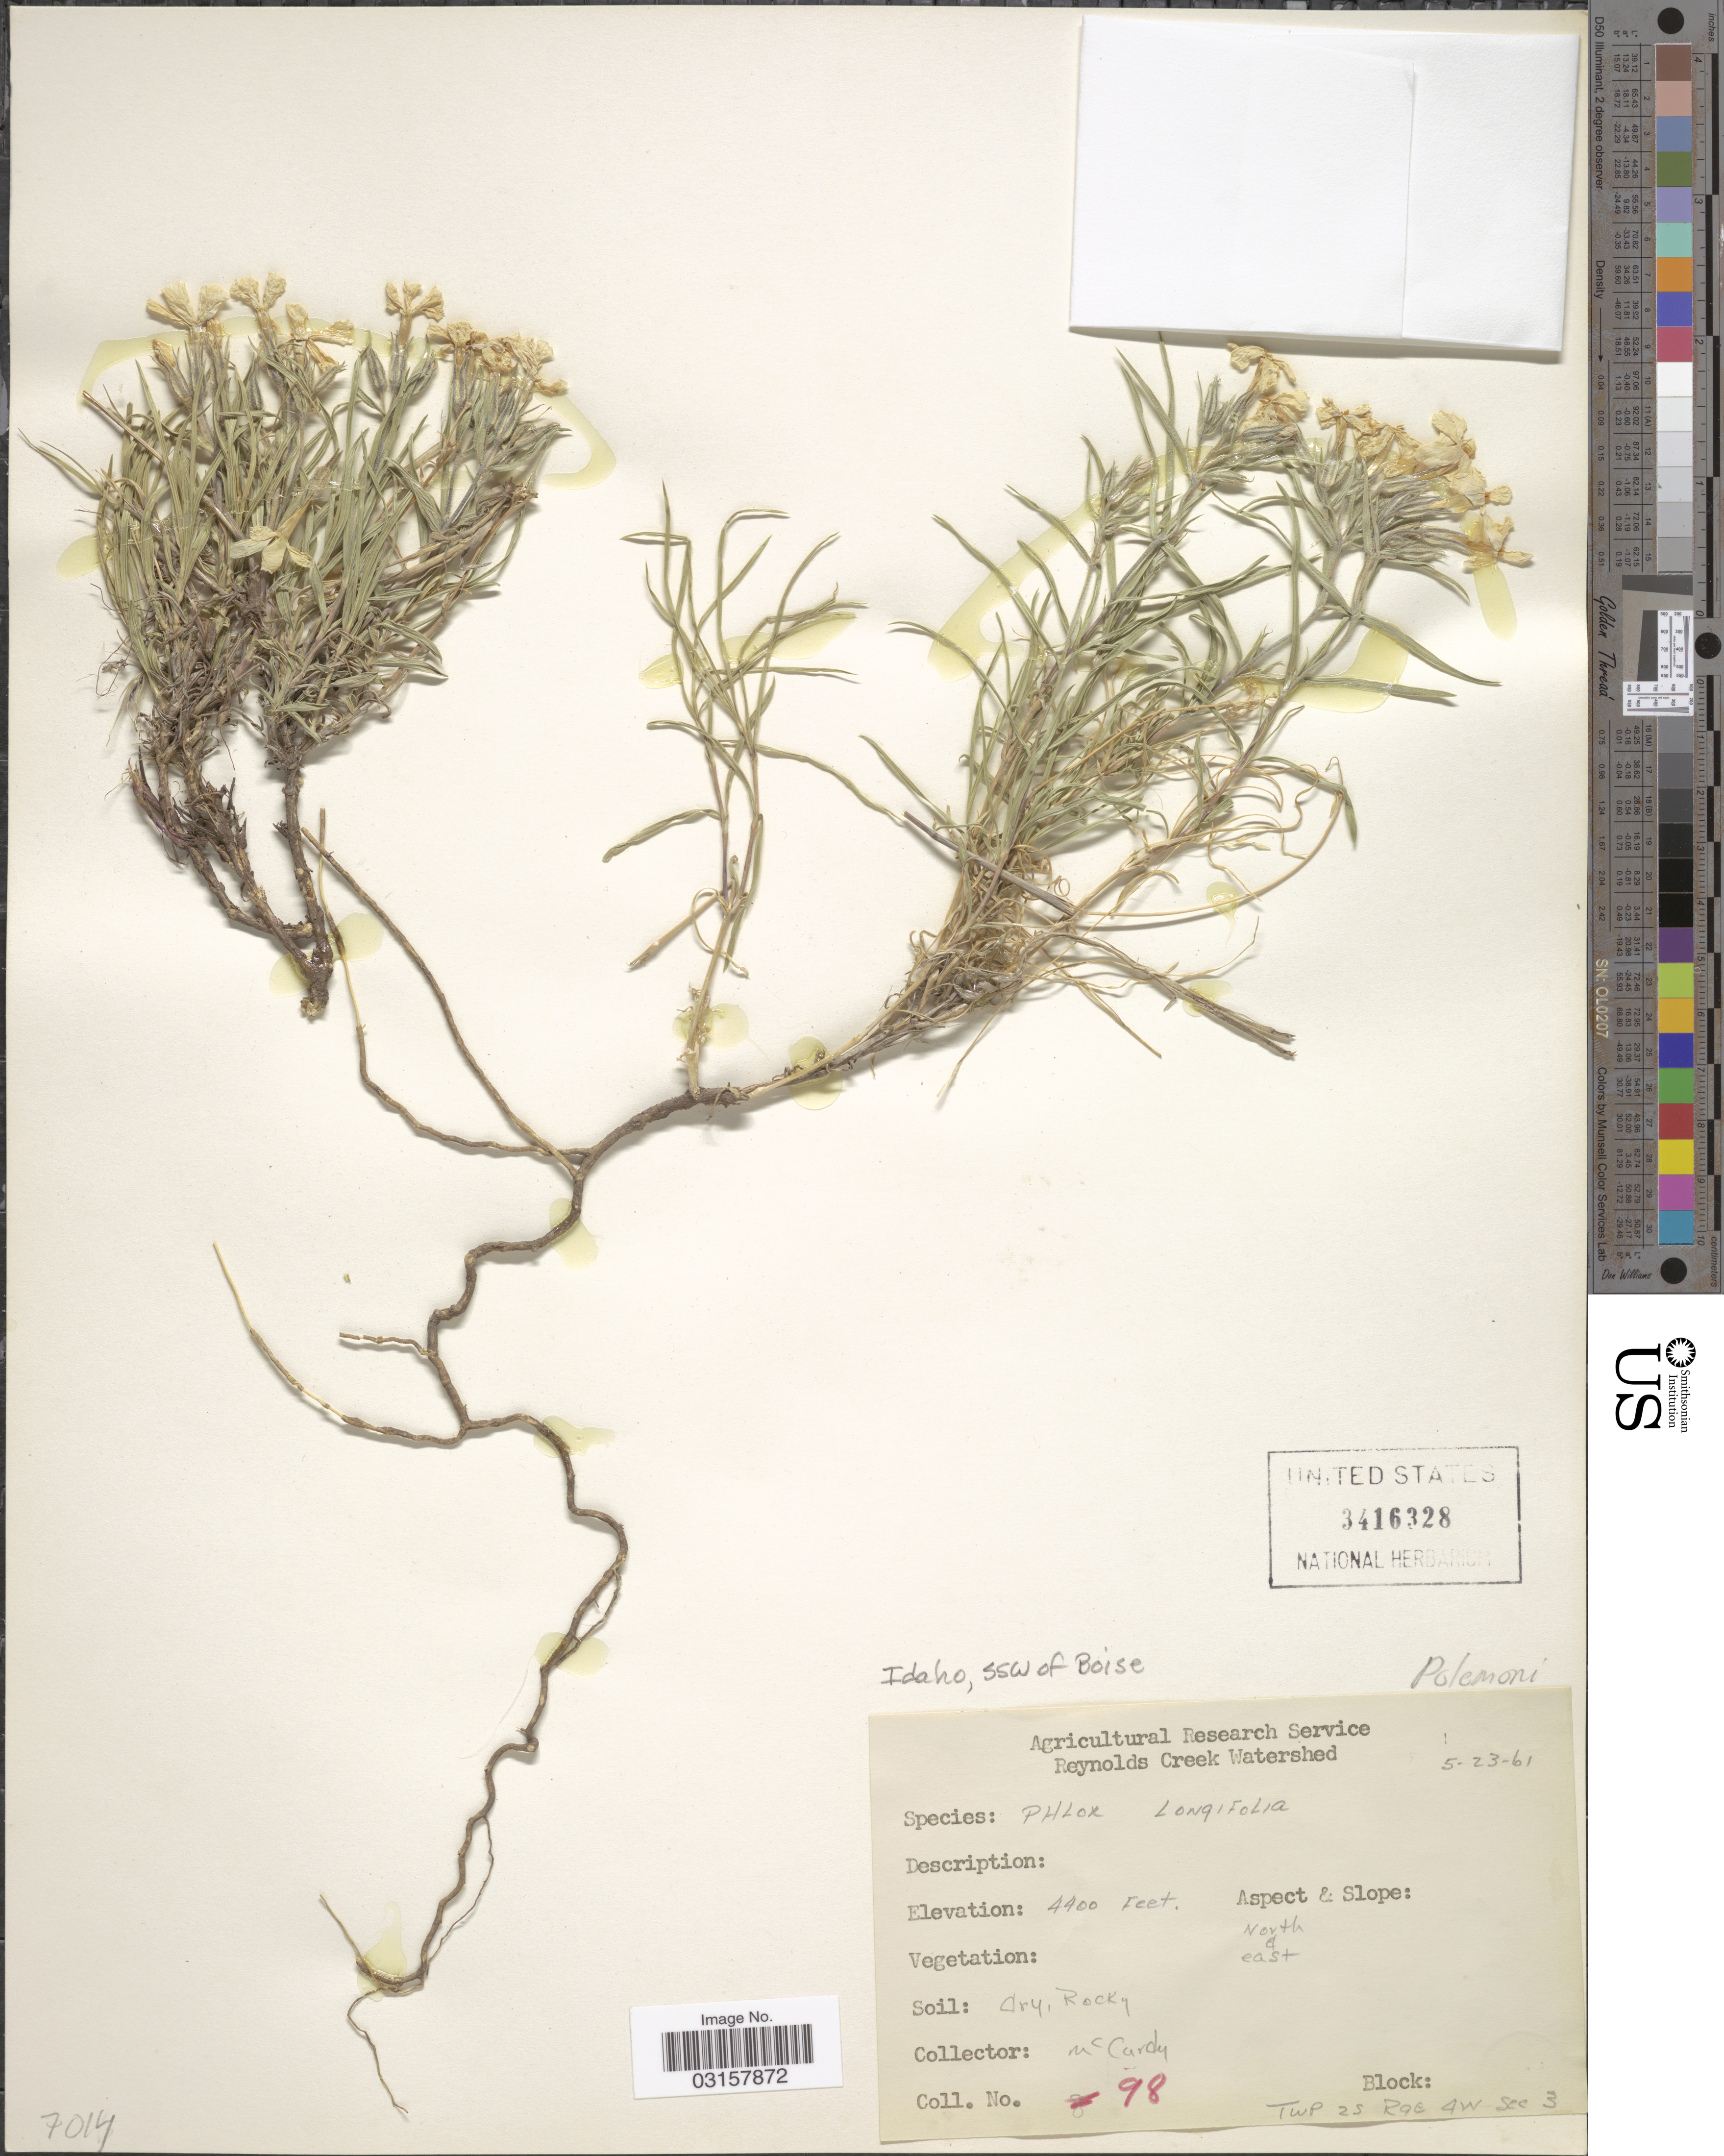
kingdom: Plantae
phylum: Tracheophyta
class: Magnoliopsida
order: Ericales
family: Polemoniaceae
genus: Phlox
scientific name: Phlox longifolia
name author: Nutt.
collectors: McCurdy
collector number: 98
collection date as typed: Transcribed d/m/y: 23/5/61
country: United States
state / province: Idaho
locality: SSW of Boise. Reynolds Creek Watershed. North & East. Block: Twp 25 R9e 4W Sec 3.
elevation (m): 1341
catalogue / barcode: US 3416328